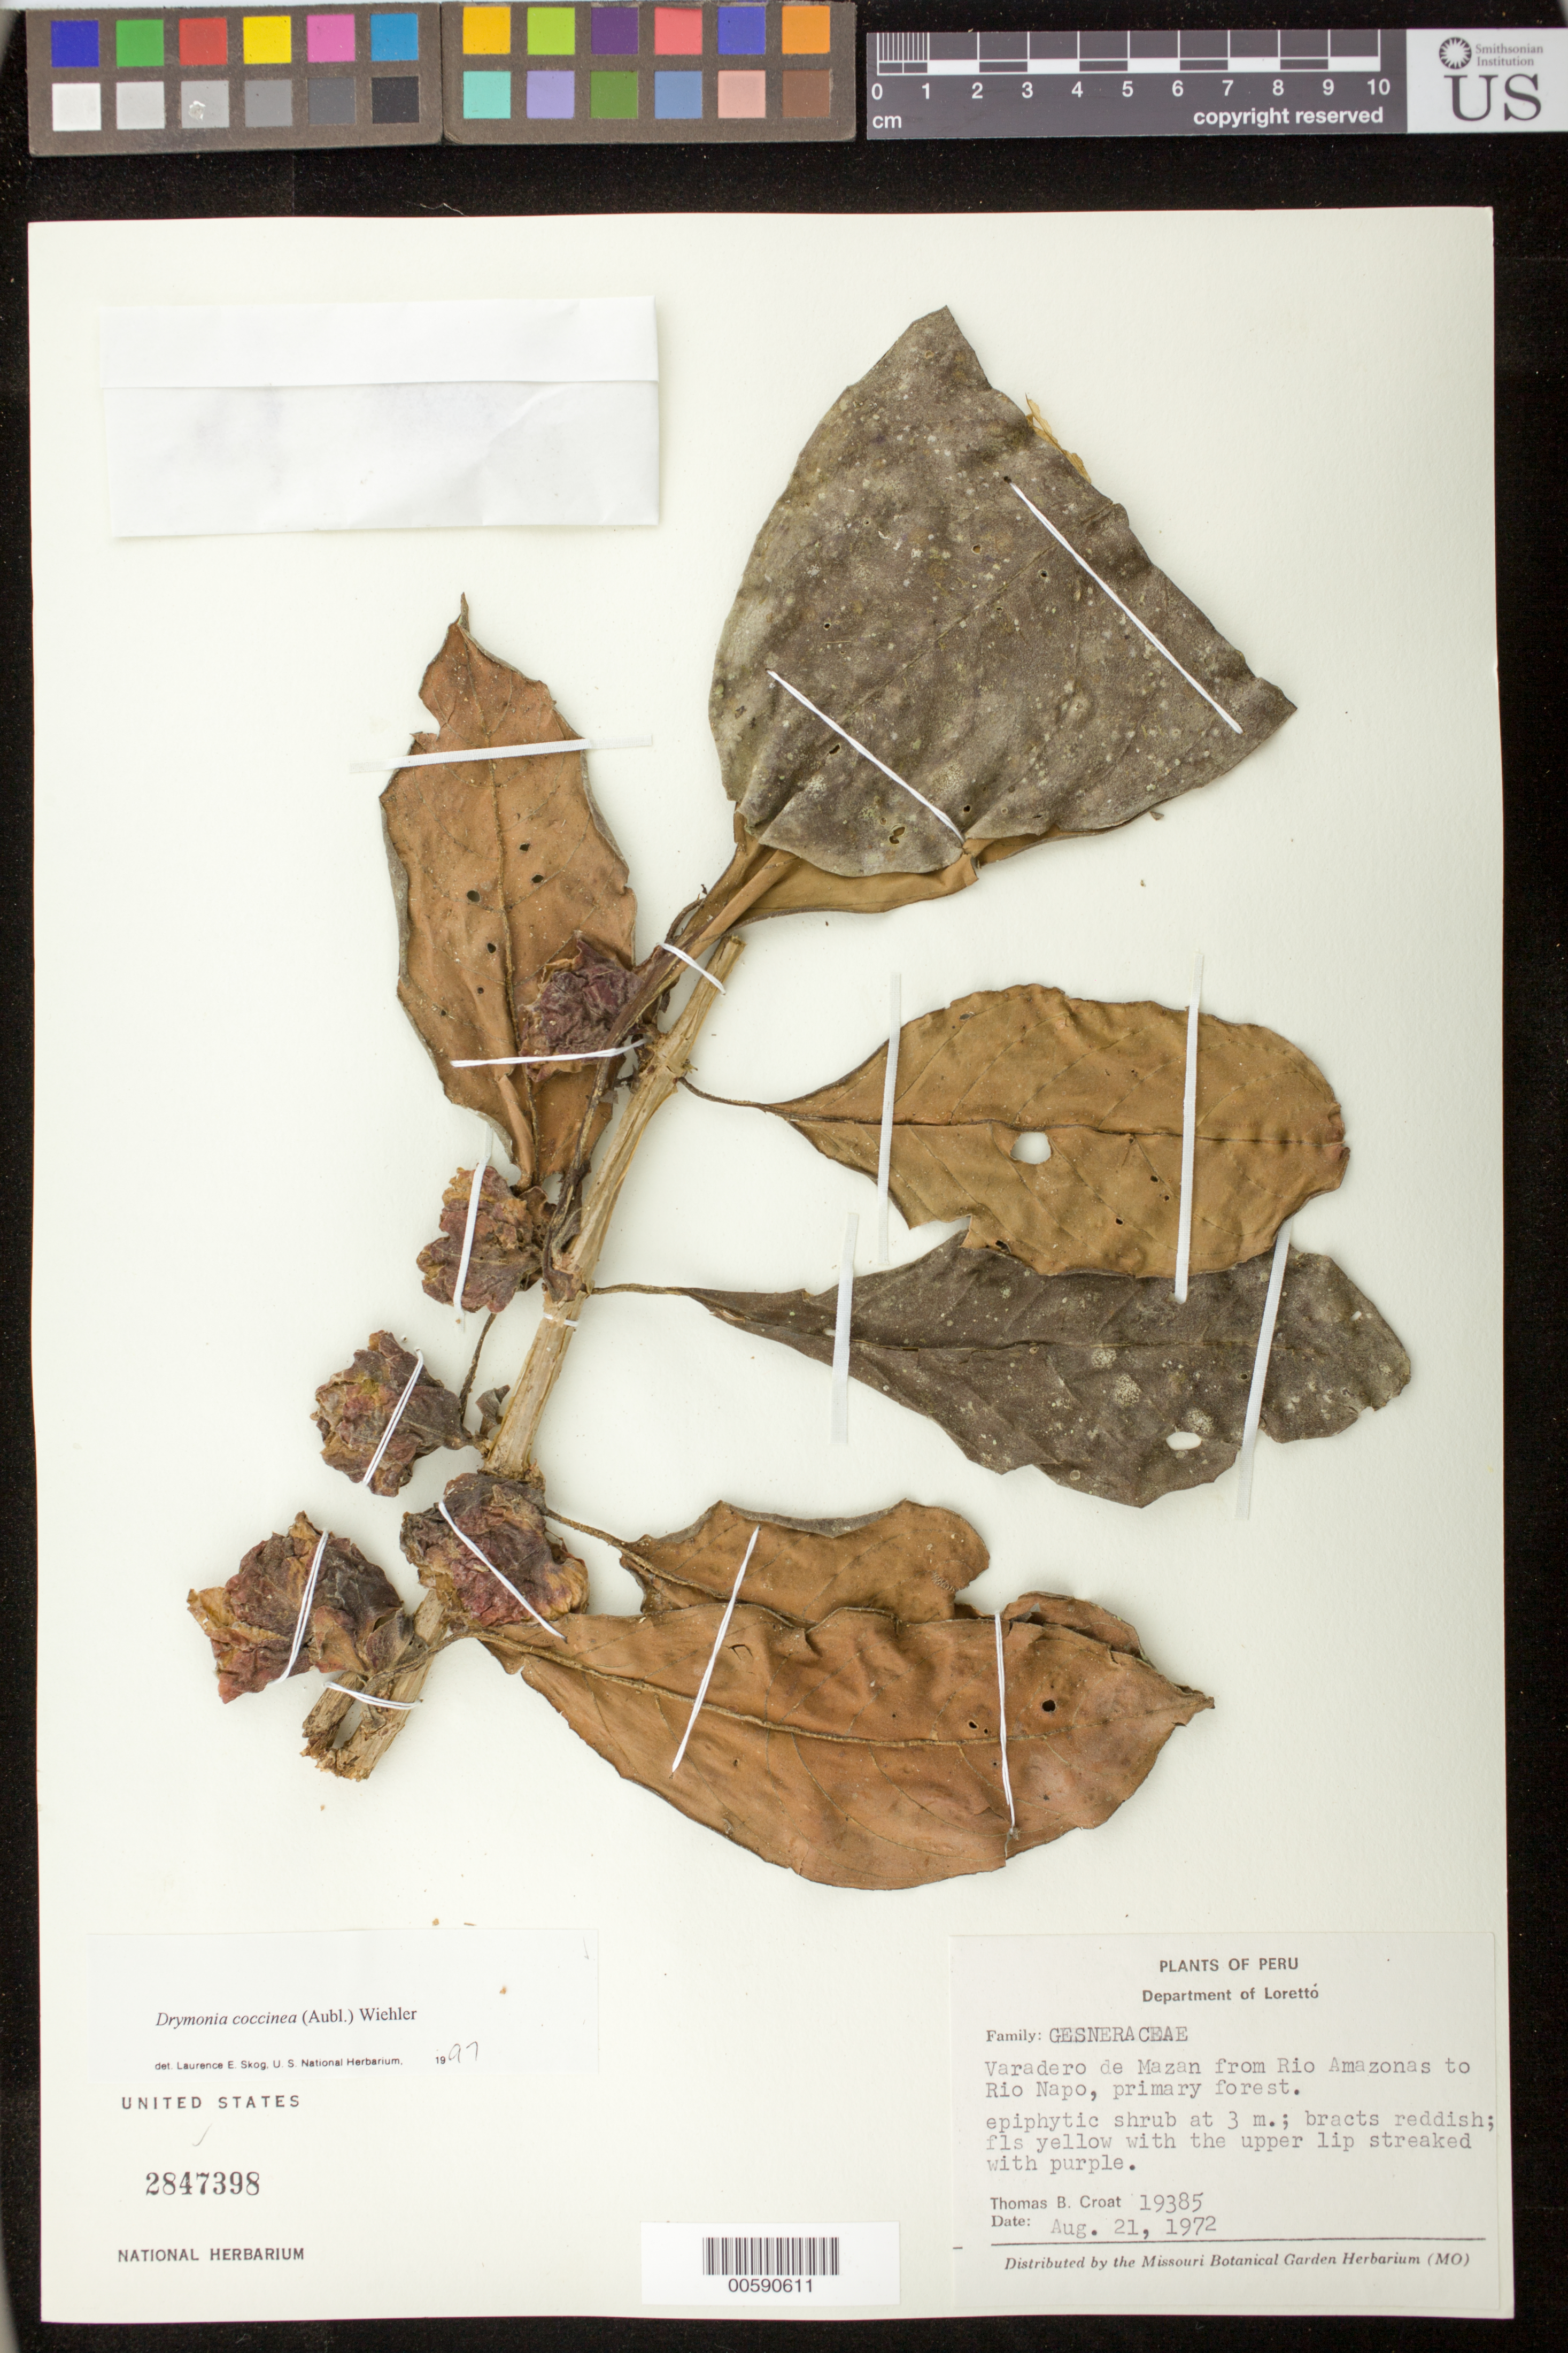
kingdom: Plantae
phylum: Tracheophyta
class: Magnoliopsida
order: Lamiales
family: Gesneriaceae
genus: Drymonia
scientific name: Drymonia coccinea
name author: (Aubl.) Wiehler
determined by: Skog, Laurence E.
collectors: T. B. Croat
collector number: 19385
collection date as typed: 21 Aug 1972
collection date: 1972-08-21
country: Peru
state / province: Loreto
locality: Varadero de Mazan from Rio Amazonas to Rio Napo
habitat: Primary forest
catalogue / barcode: US 2847398